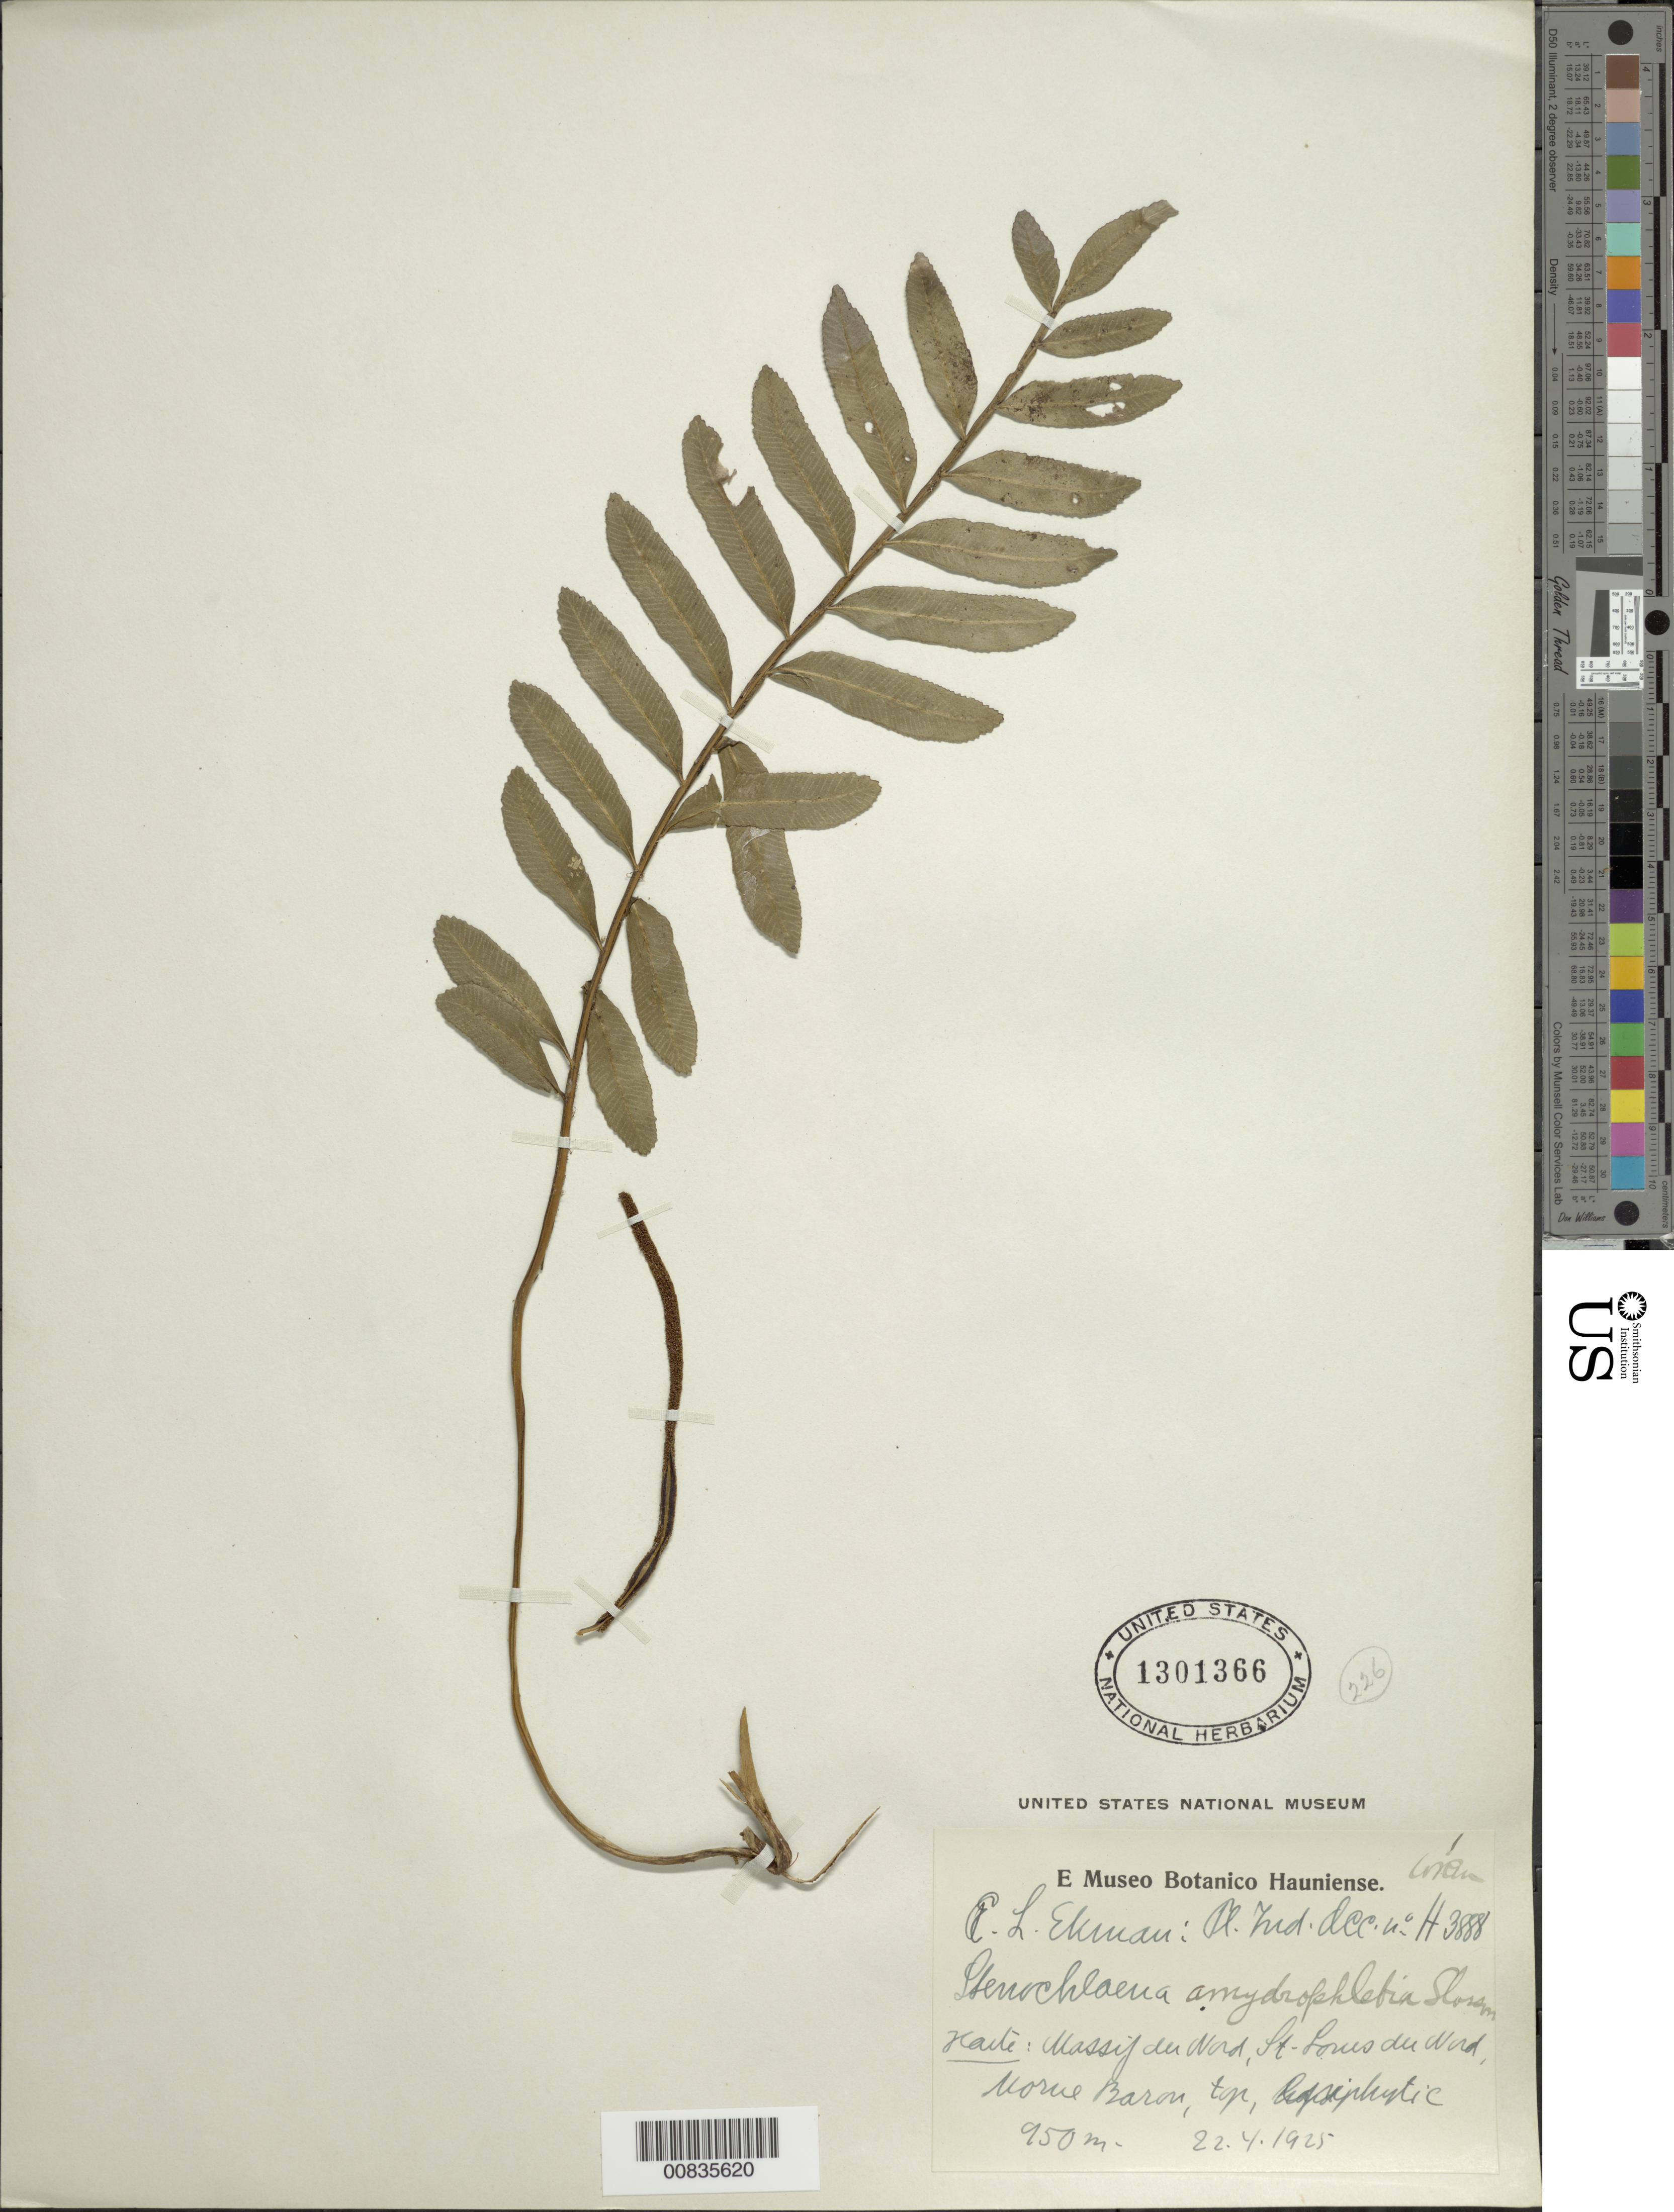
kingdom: Plantae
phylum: Tracheophyta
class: Polypodiopsida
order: Polypodiales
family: Lomariopsidaceae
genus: Lomariopsis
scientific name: Lomariopsis amydrophlebia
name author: (Slosson ex Maxon) Holttum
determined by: Moran, R. C.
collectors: E. L. Ekman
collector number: H 3888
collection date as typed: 22 Apr 1925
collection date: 1925-04-22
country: Haiti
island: Hispaniola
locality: Massif du Nord, St. Louis du Nord, Morne Baron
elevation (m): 950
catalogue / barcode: US 1301366